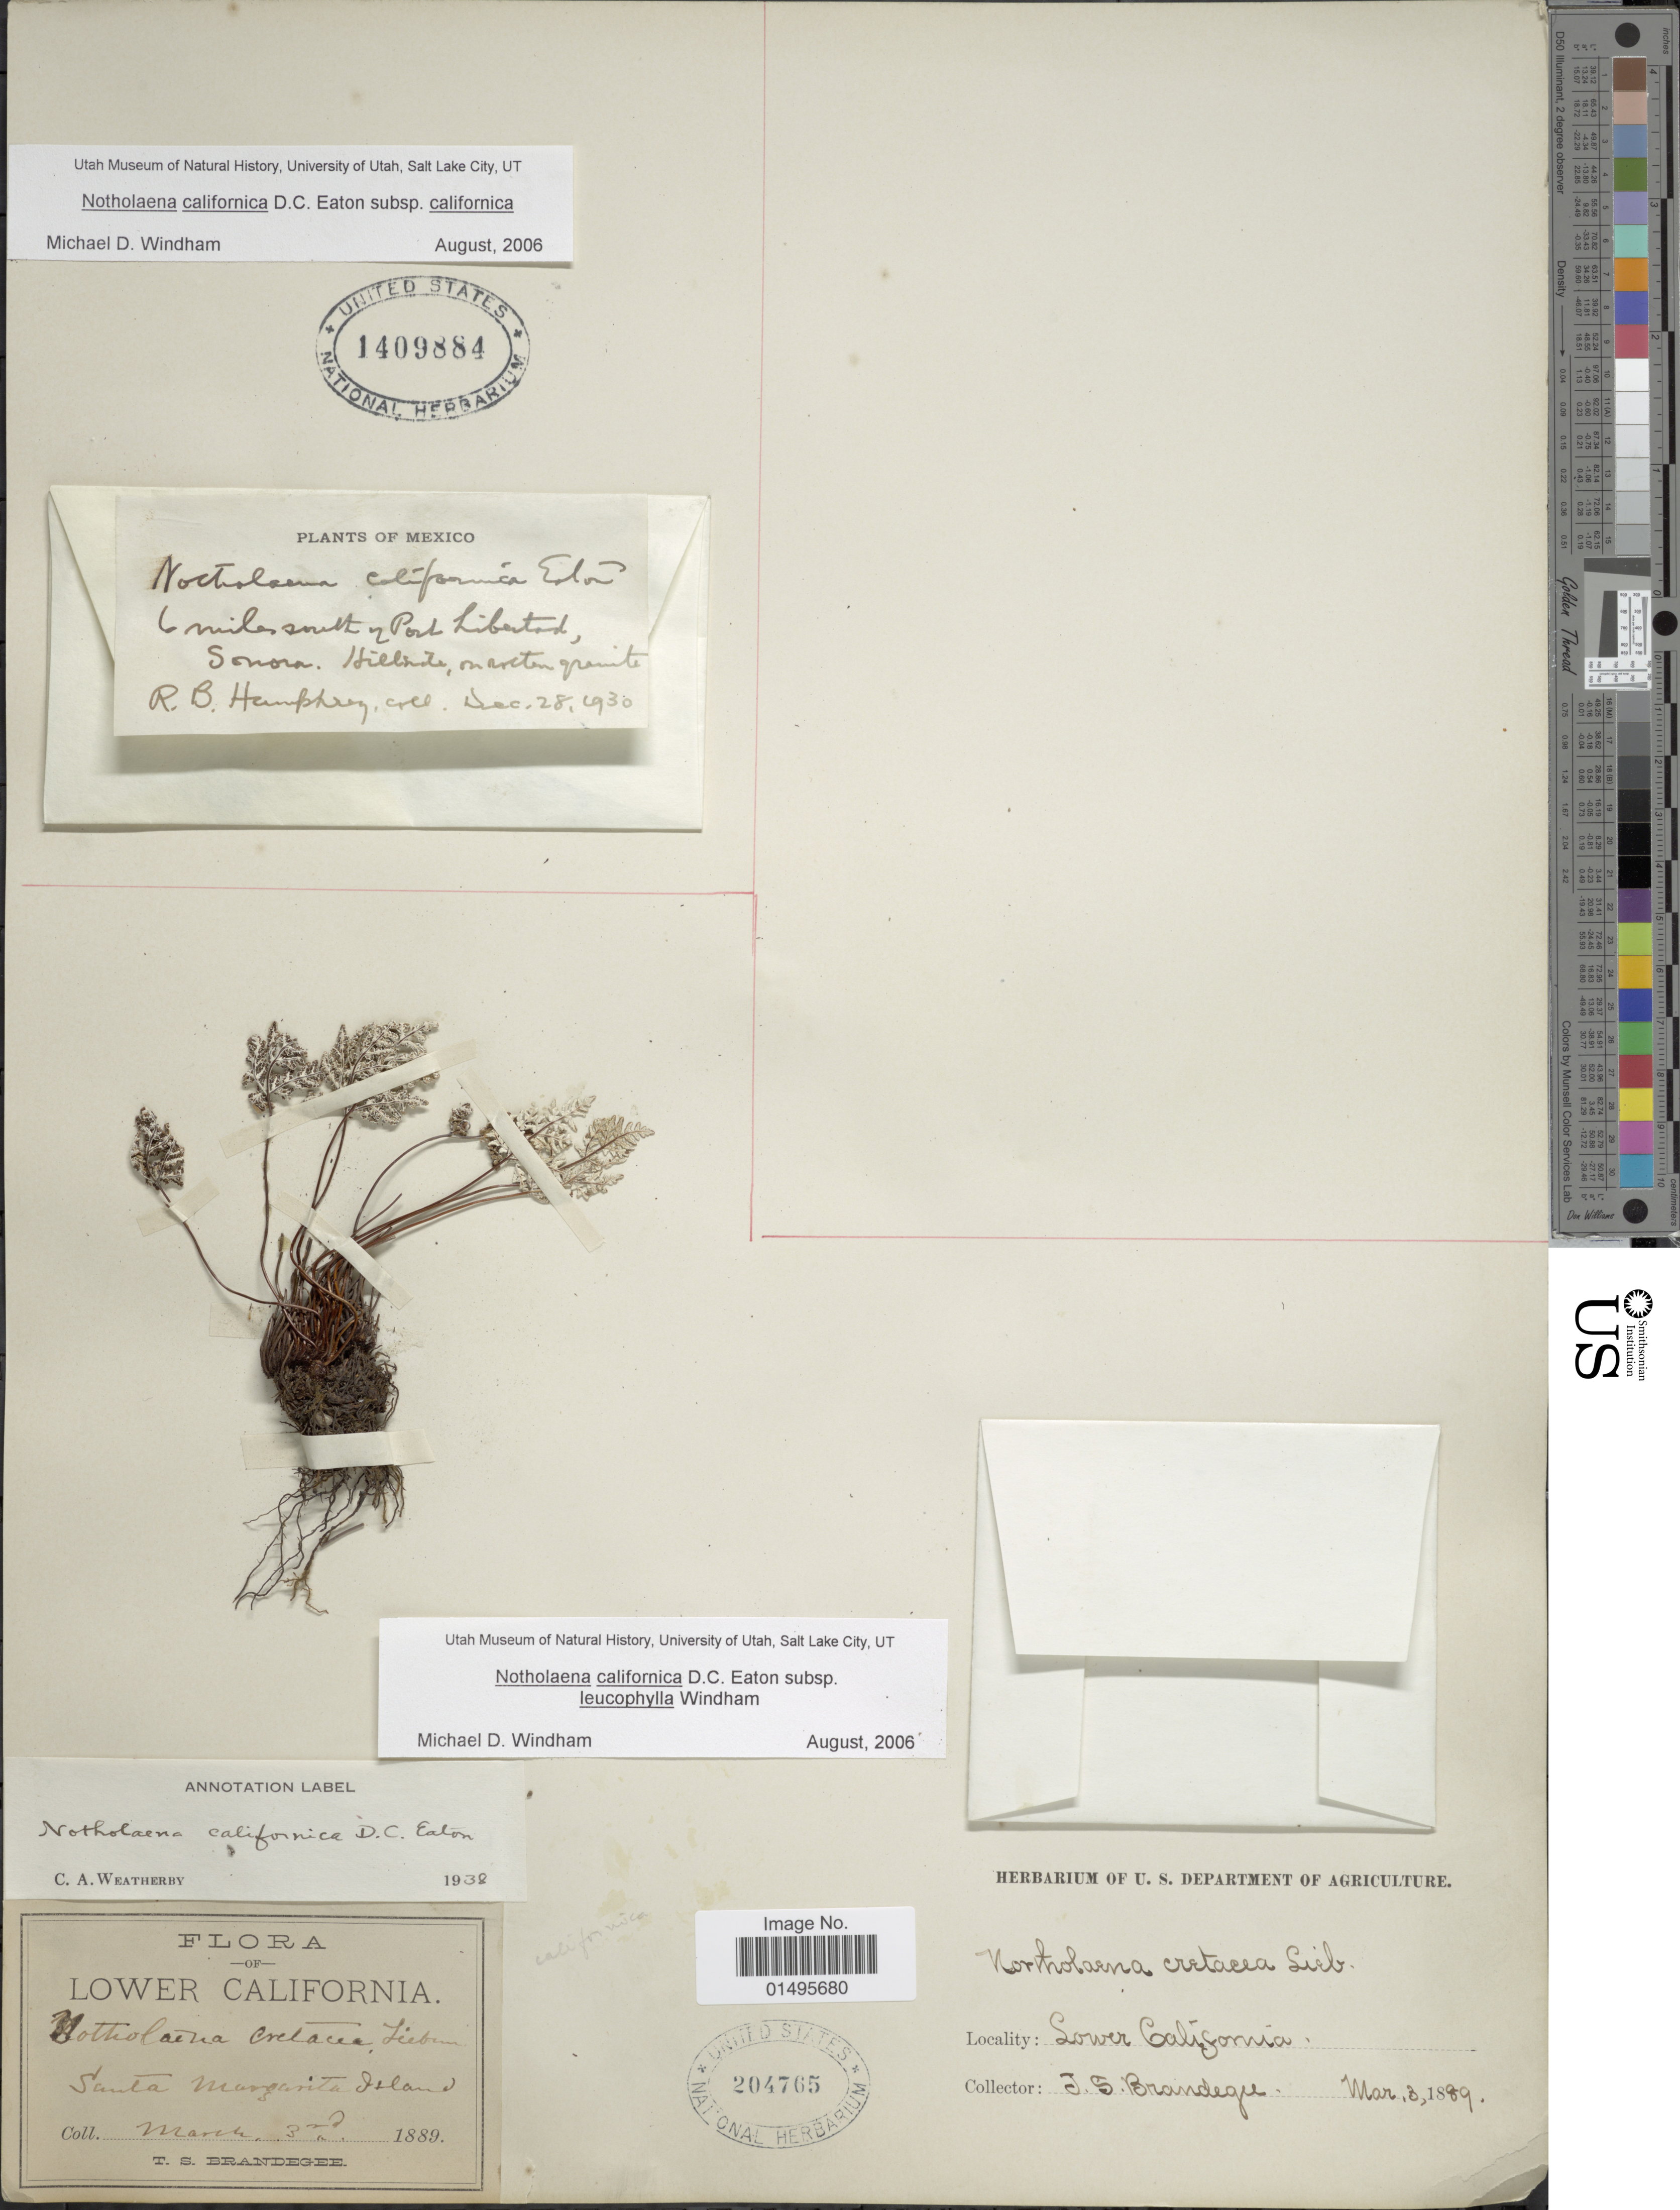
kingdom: Plantae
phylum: Tracheophyta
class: Polypodiopsida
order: Polypodiales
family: Pteridaceae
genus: Notholaena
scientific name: Notholaena californica subsp. leucophylla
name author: Windham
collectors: T. S. Brandegee (herbarium)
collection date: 1889-03-03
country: Mexico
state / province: Baja California Sur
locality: Lower California, Santa Margarita Island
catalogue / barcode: US 204765